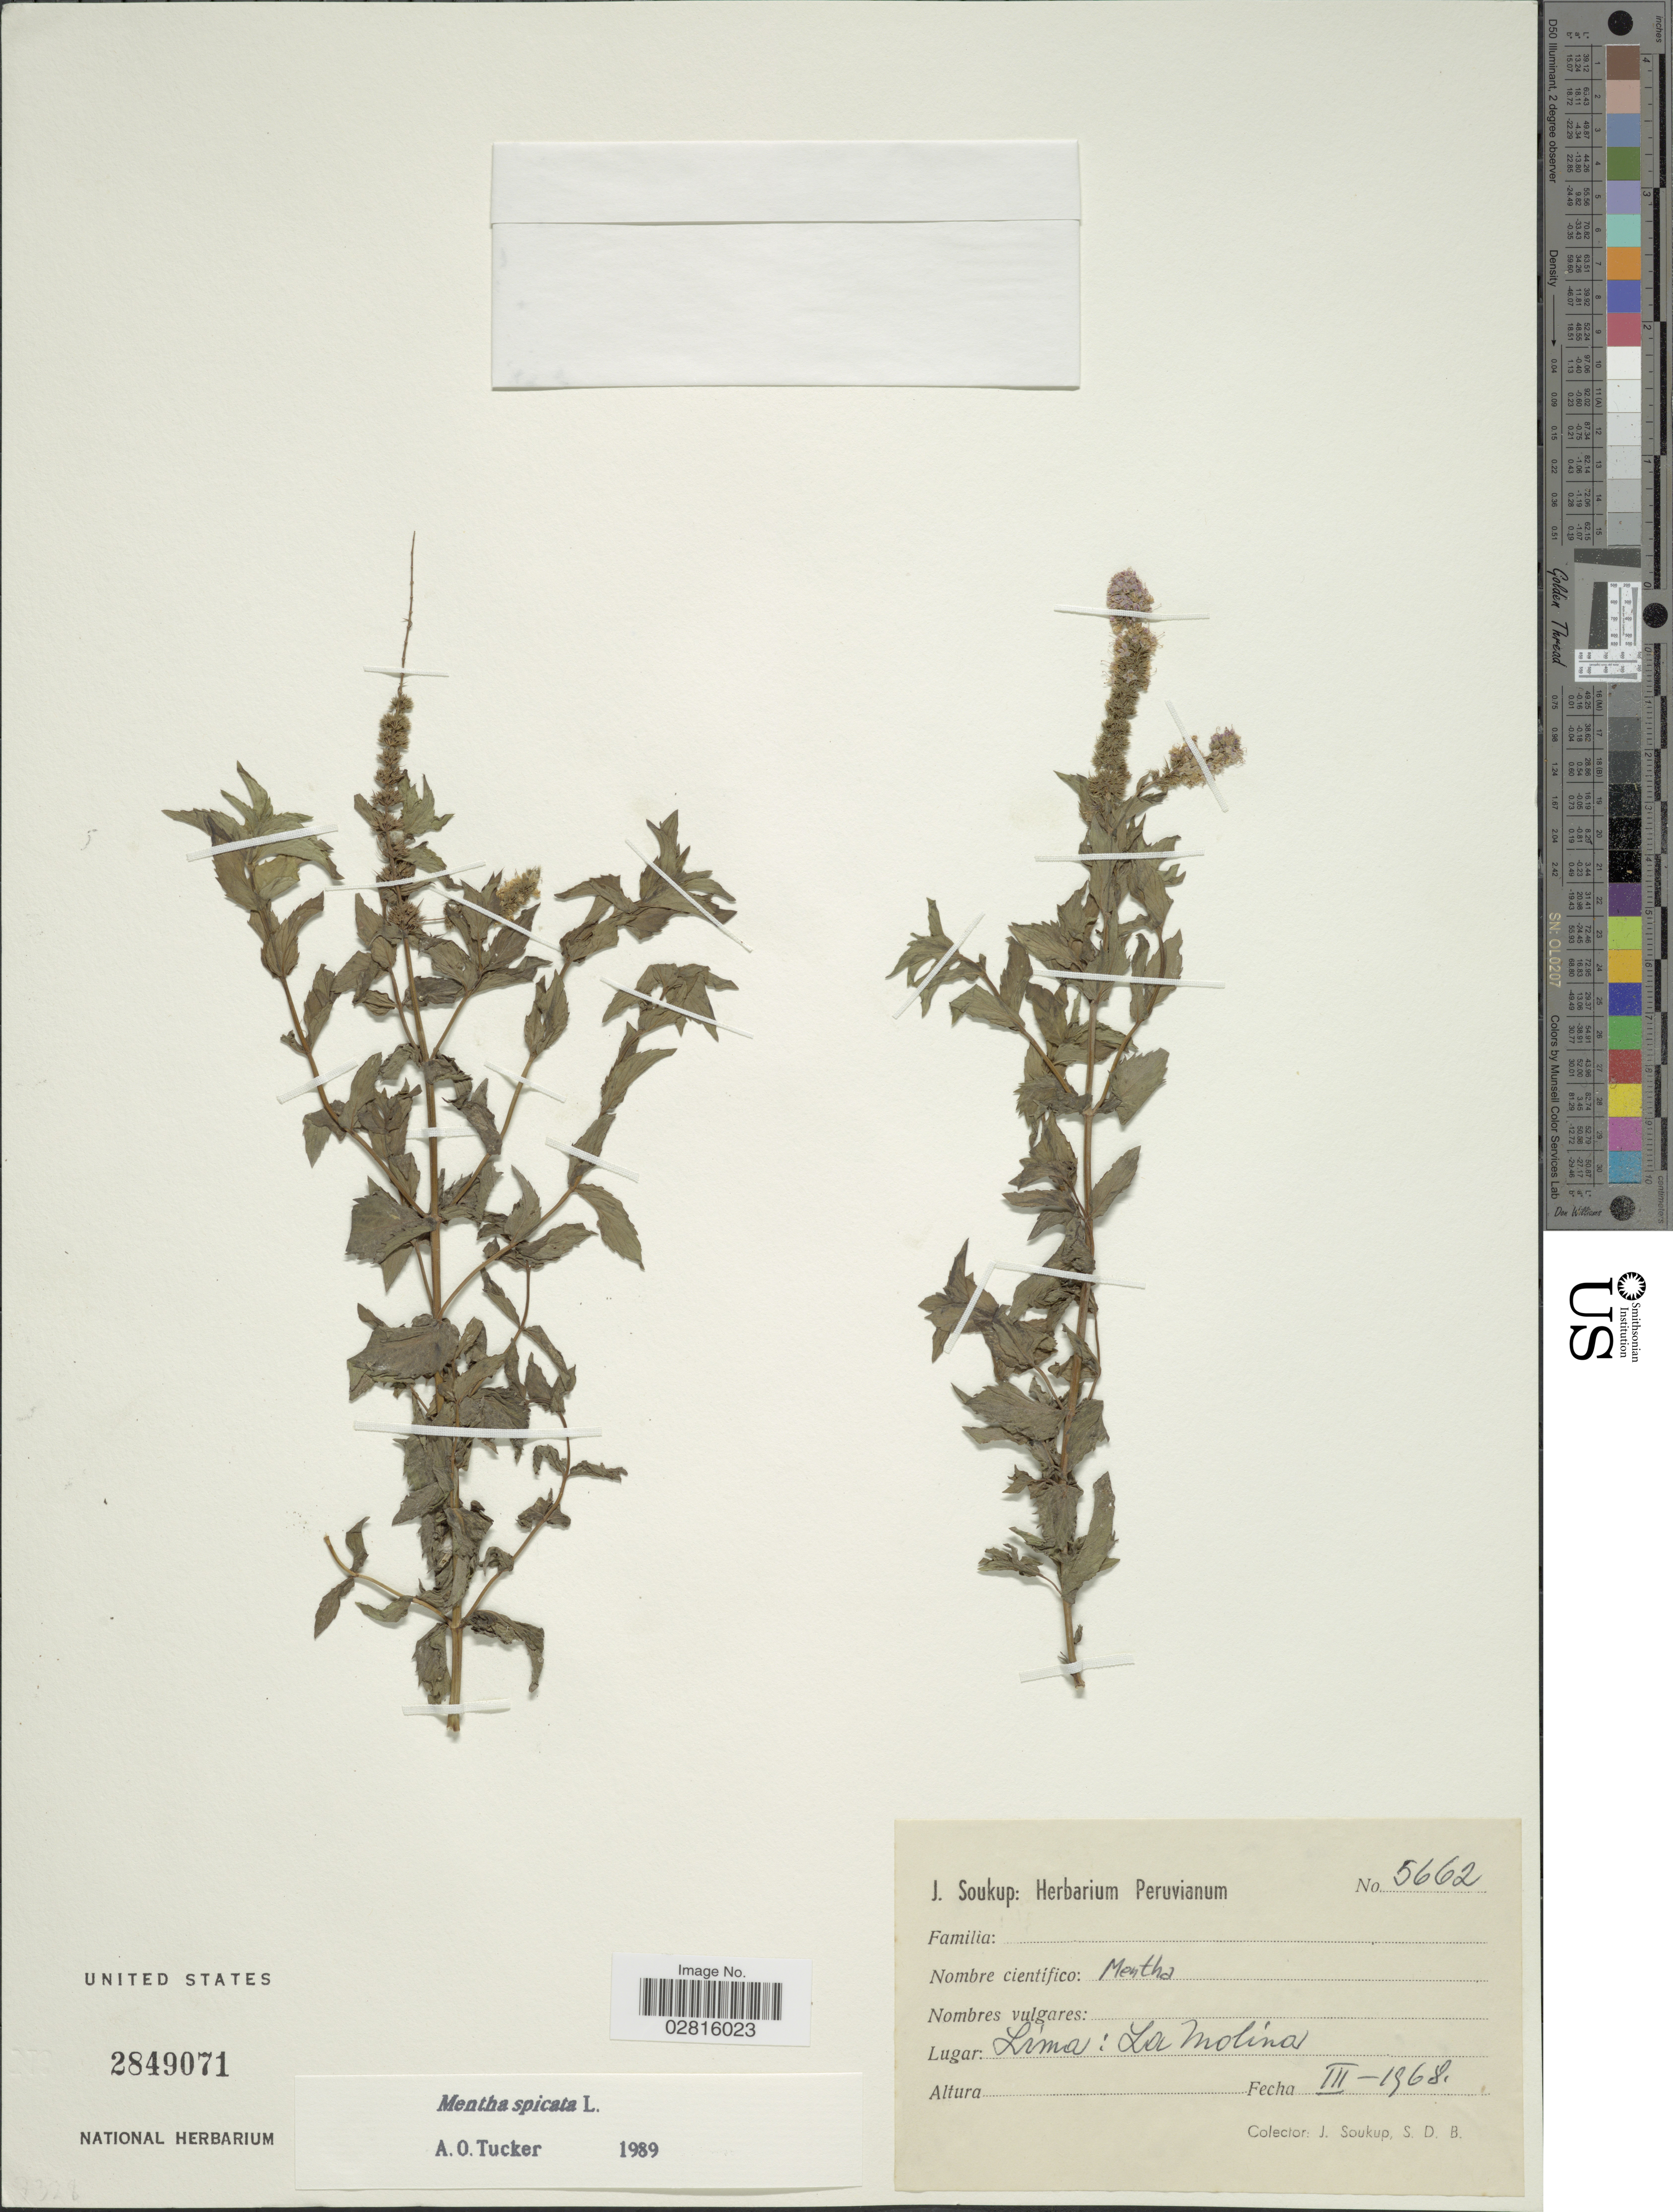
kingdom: Plantae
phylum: Tracheophyta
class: Magnoliopsida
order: Lamiales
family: Lamiaceae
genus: Mentha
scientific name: Mentha spicata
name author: L.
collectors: J. Soukup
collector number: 5662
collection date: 1968-03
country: Peru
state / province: Lima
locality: Lima: La Molina.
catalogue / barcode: US 2849071